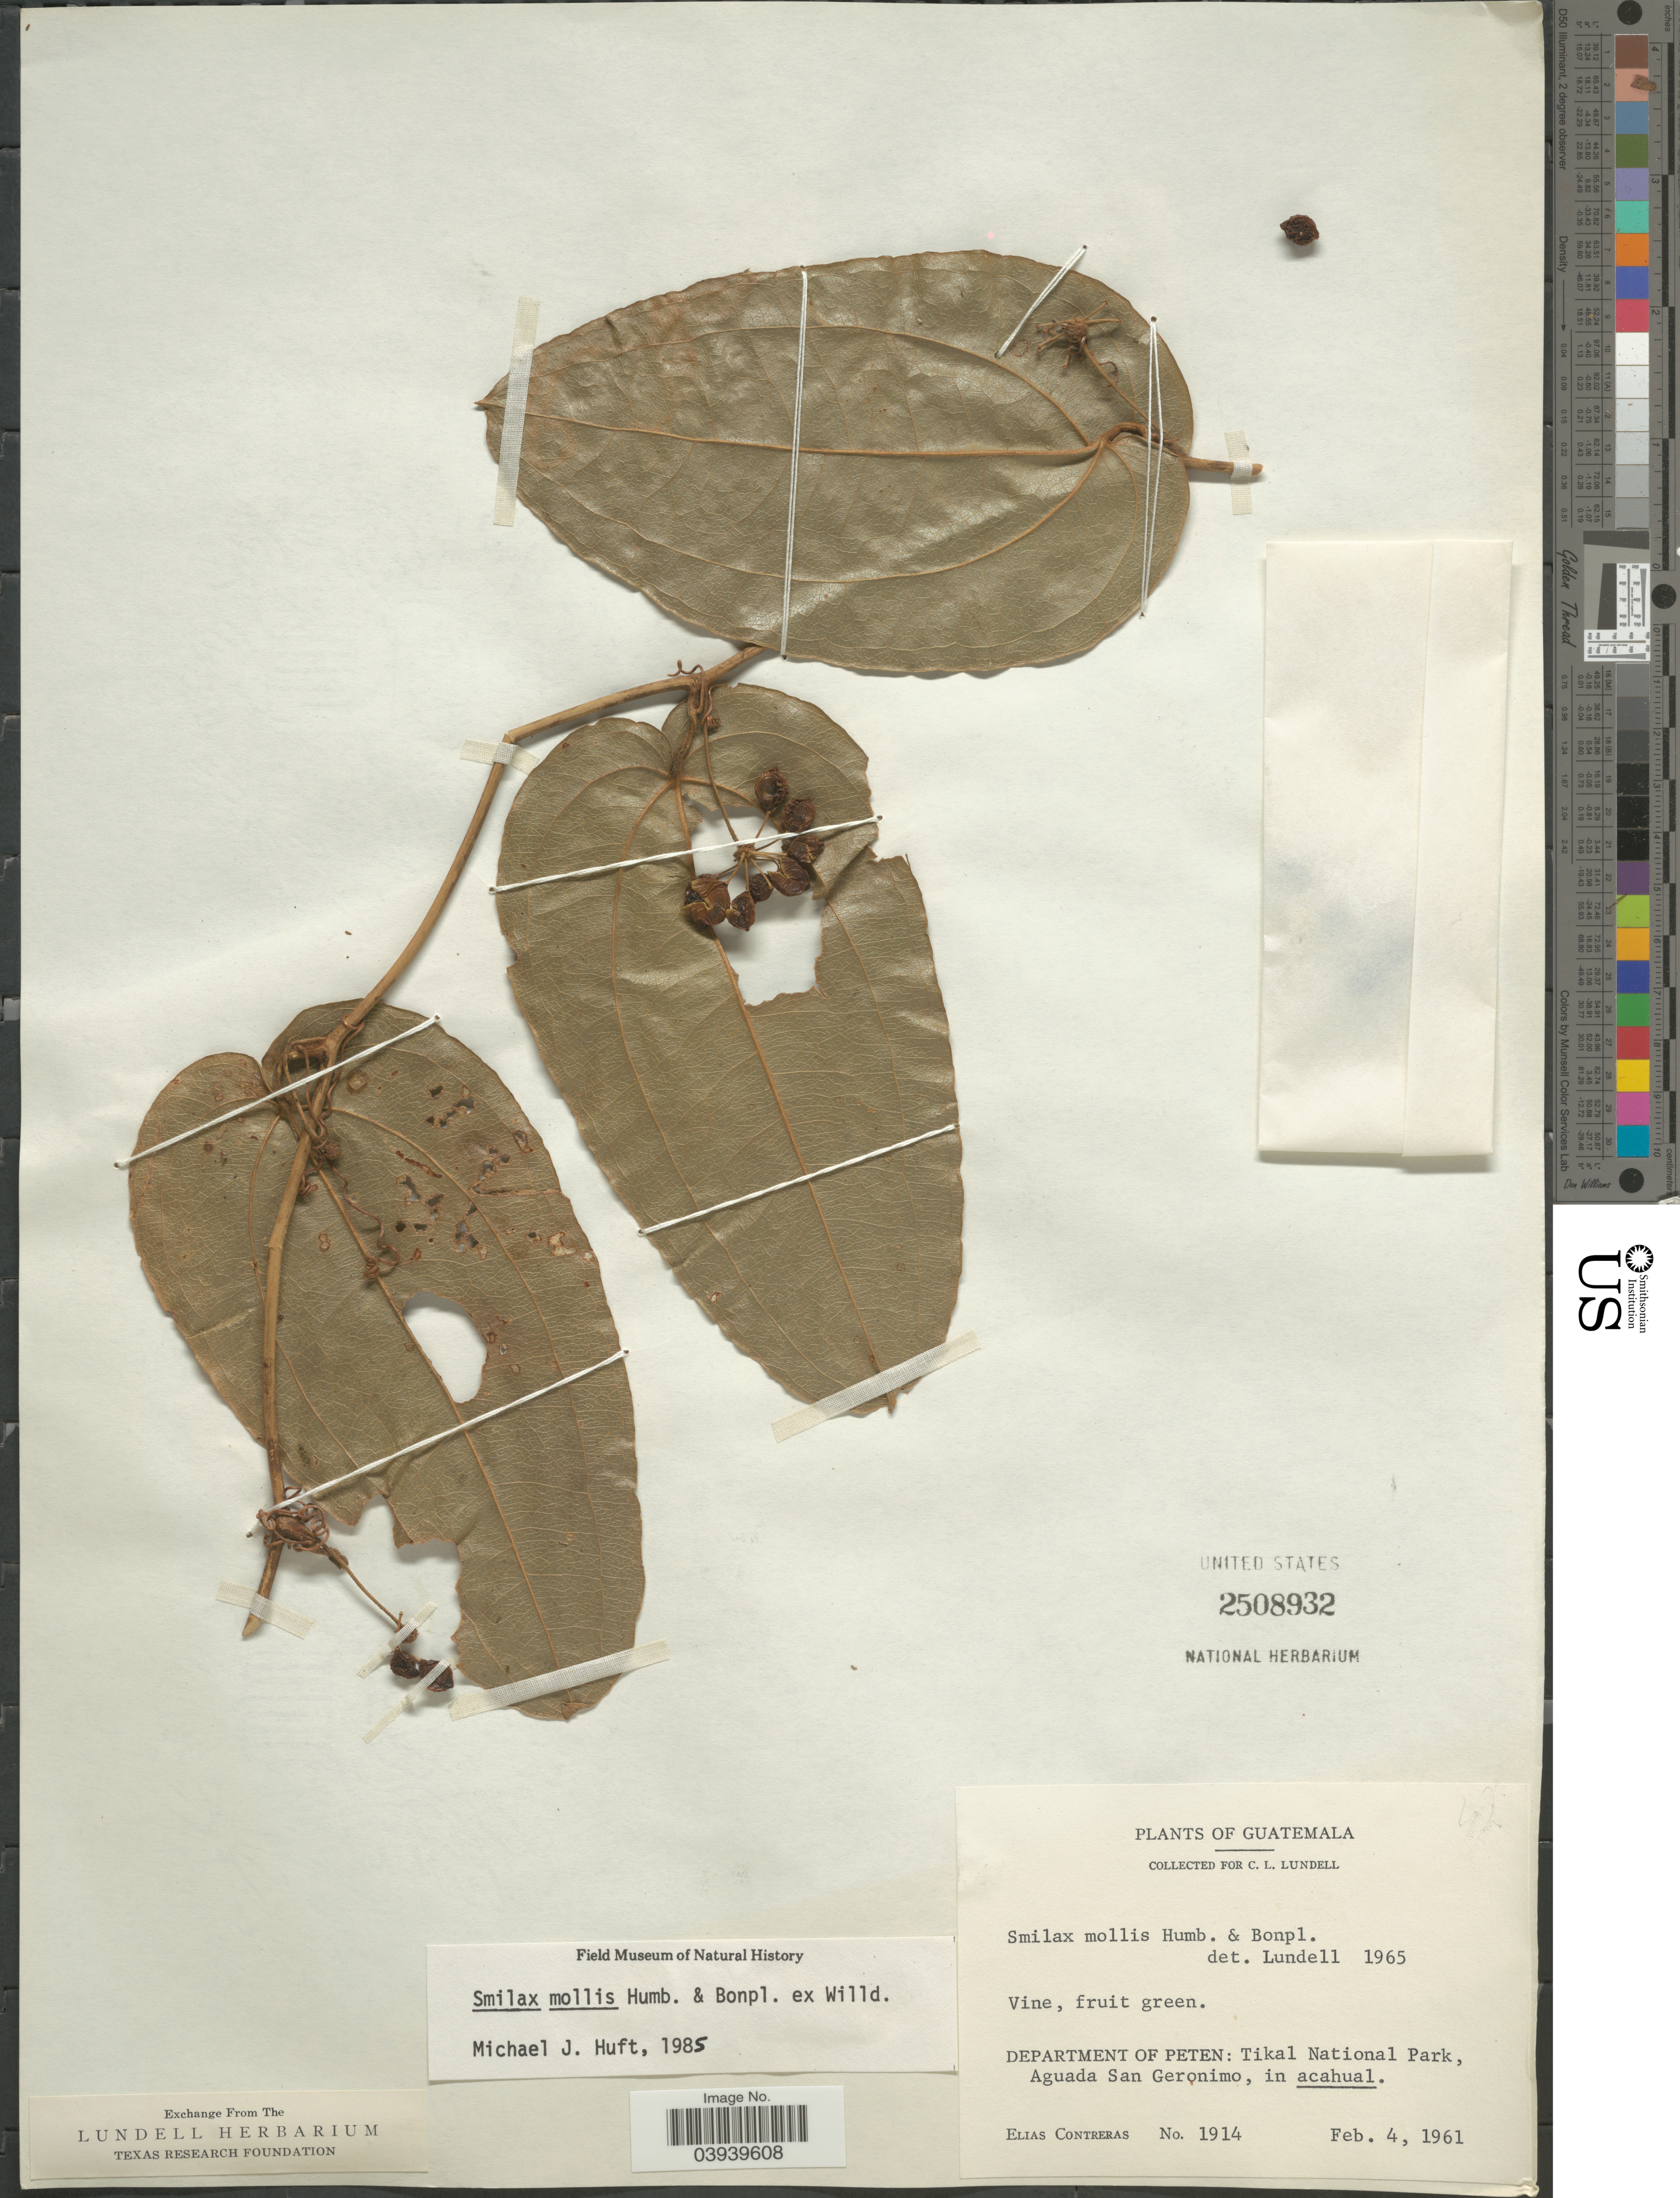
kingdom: Plantae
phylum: Tracheophyta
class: Liliopsida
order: Liliales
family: Smilacaceae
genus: Smilax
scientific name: Smilax mollis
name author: Humb. & Bonpl. ex Willd.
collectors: E. Contreras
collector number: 1914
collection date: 1961-02-04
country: Guatemala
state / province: El Peten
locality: Department of Peten: Tikal National Park, Aguada San Geronimo.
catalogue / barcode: US 2508932